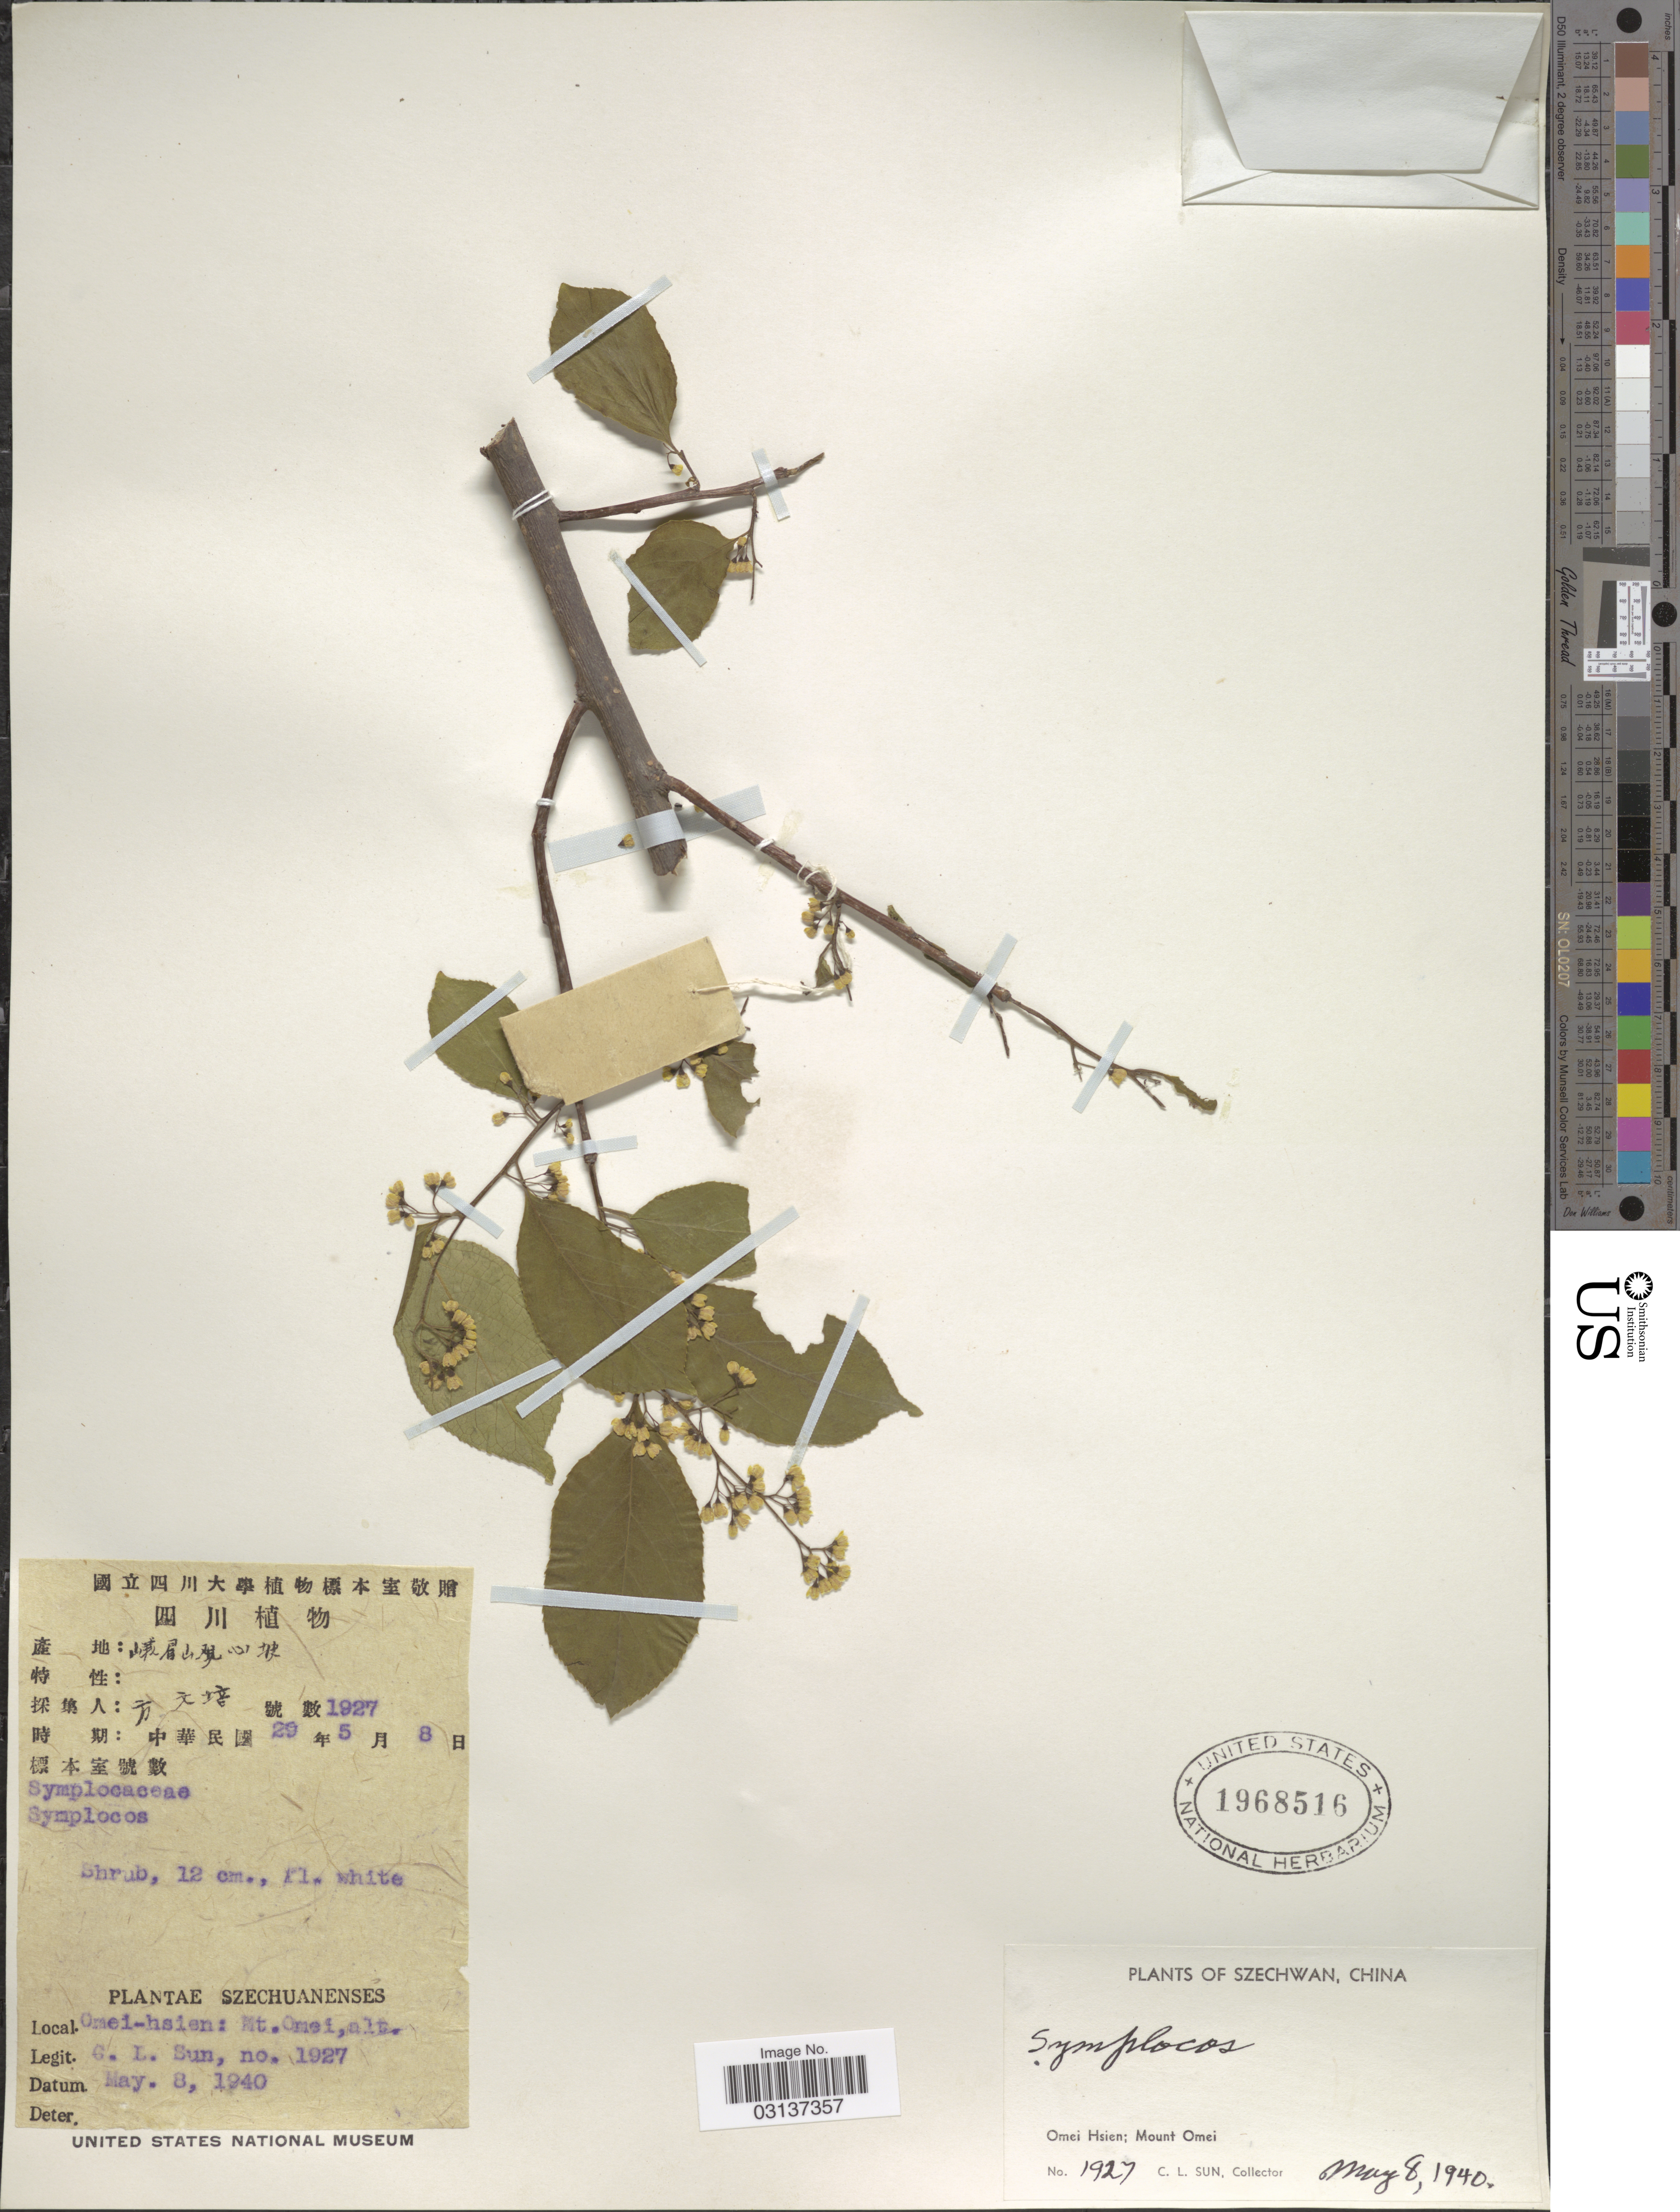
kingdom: Plantae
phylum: Tracheophyta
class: Magnoliopsida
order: Ericales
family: Symplocaceae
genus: Symplocos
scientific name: Symplocos sp.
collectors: C. Sun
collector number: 1927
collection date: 1940-05-08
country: China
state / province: Sichuan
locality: Szechwan. Omei Hsien; Mount Omei.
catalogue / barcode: US 1968516